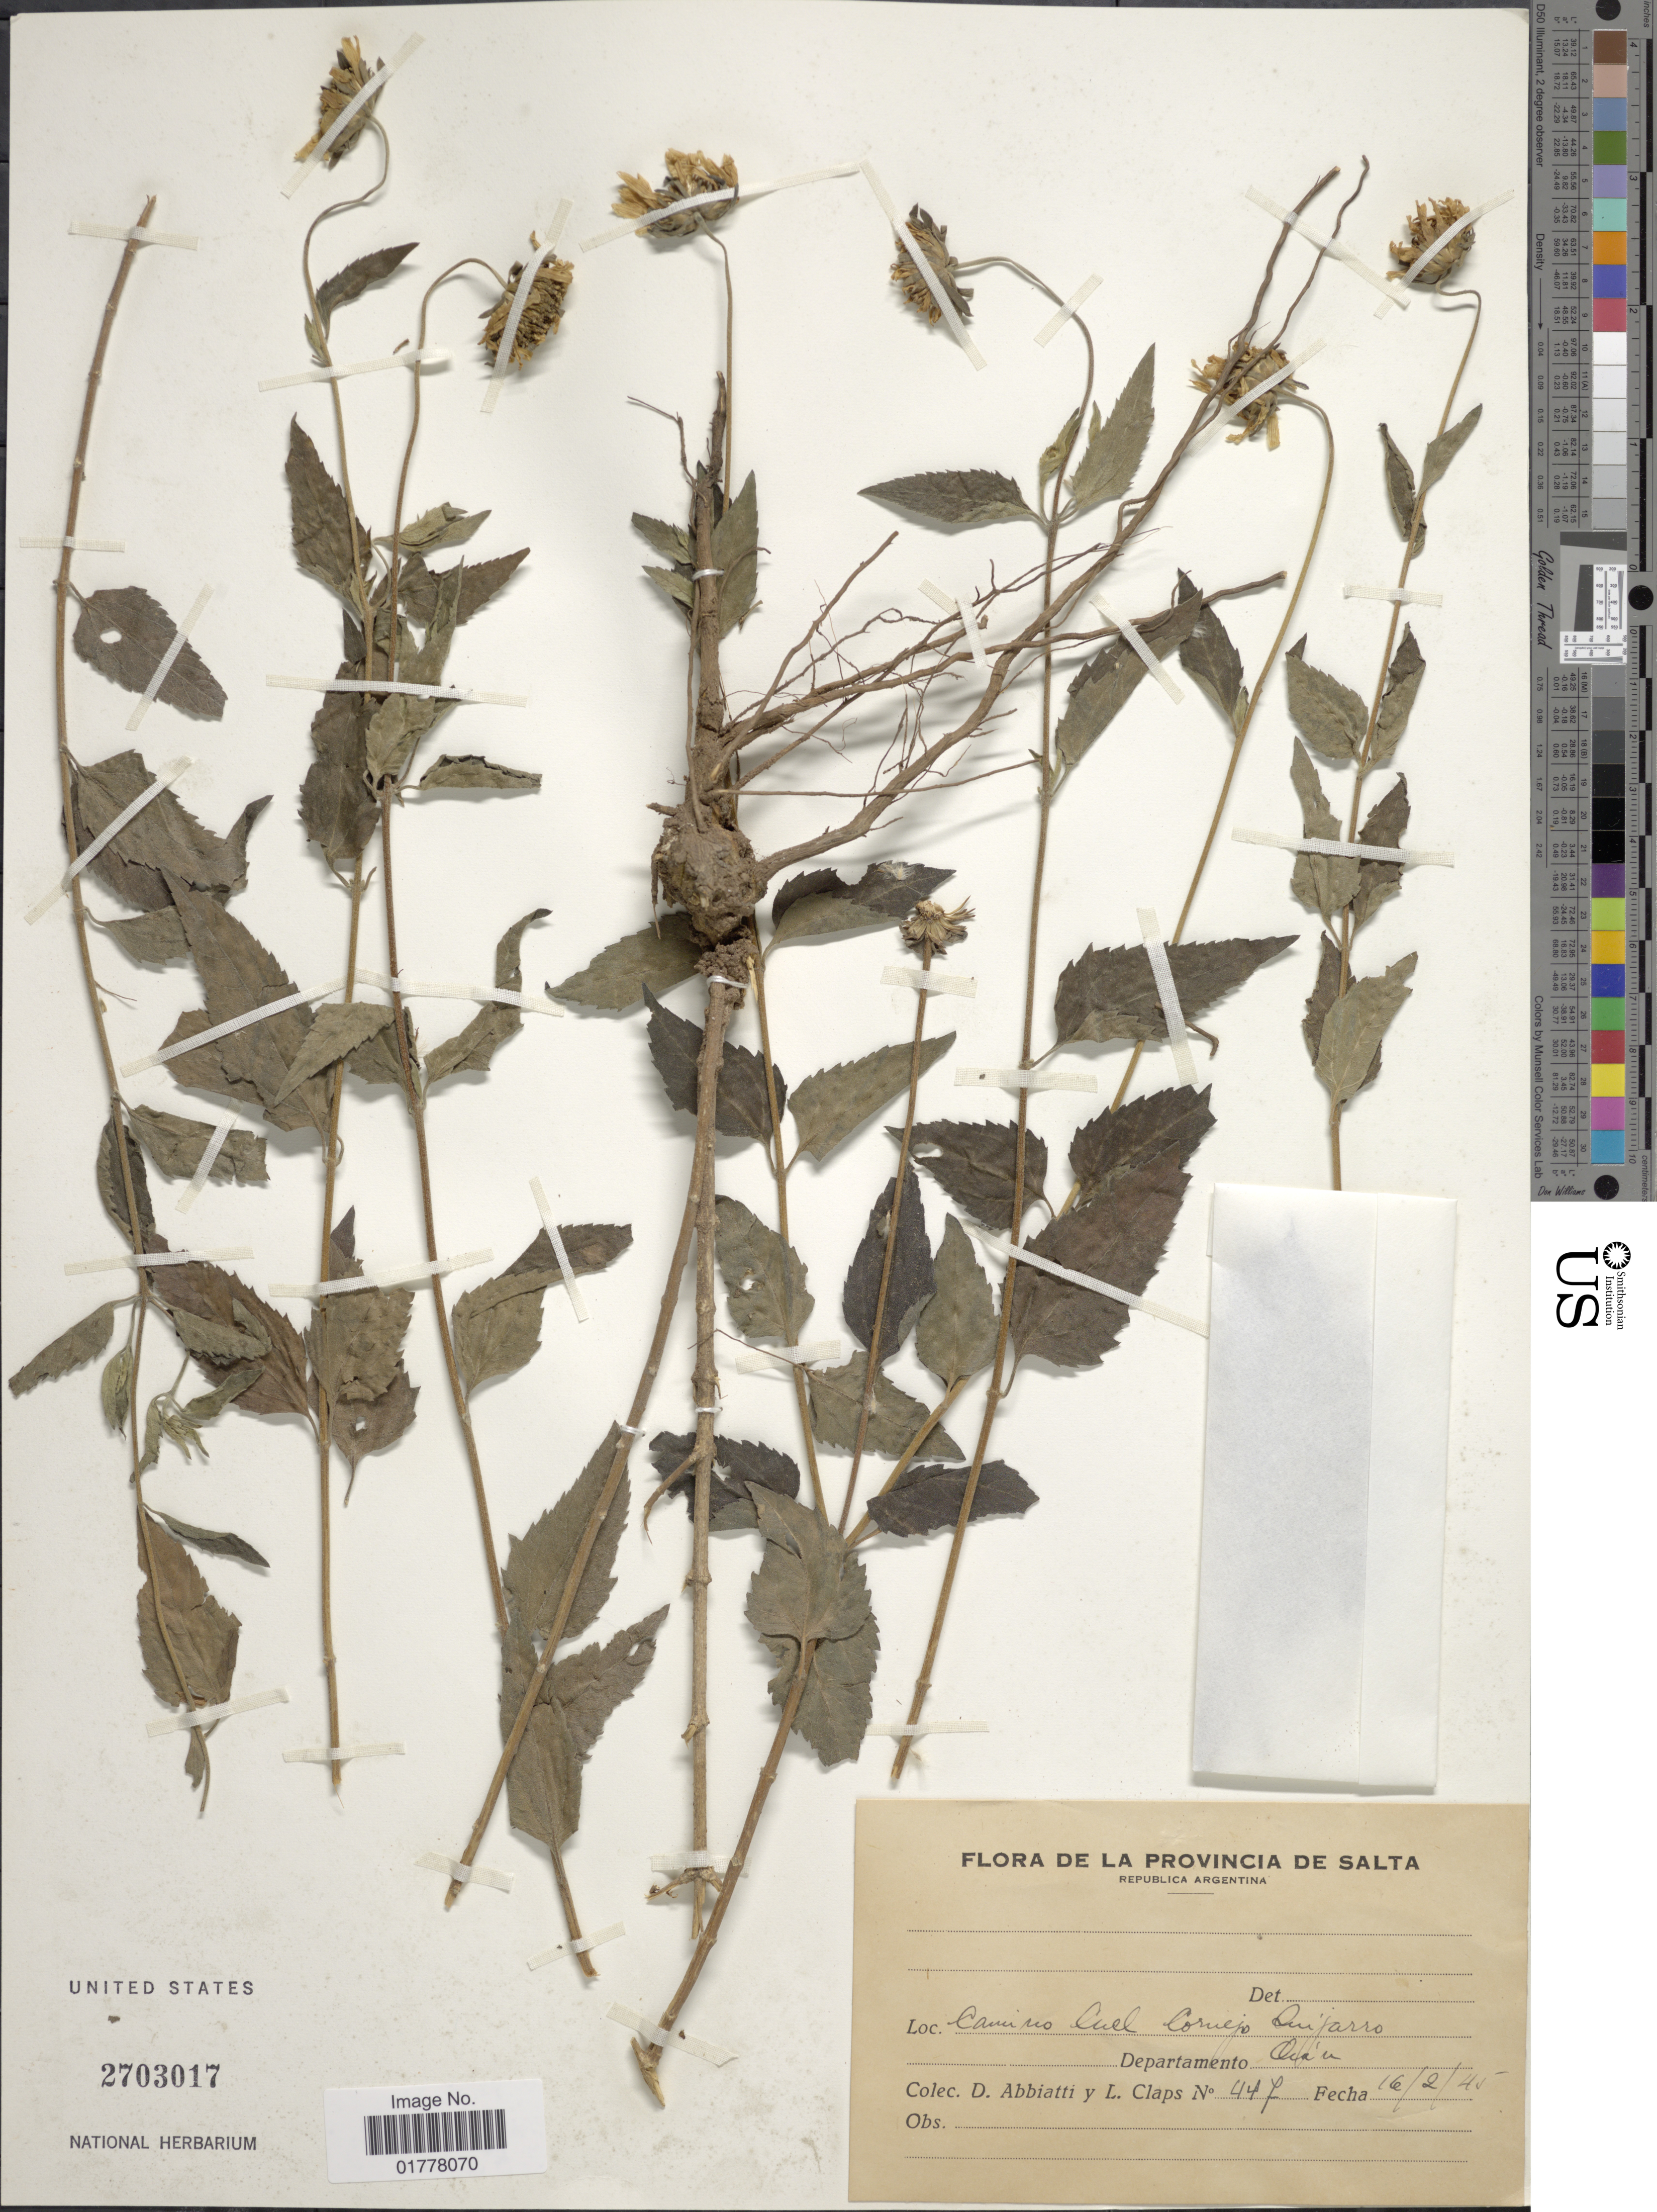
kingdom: Plantae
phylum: Tracheophyta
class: Magnoliopsida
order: Asterales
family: Asteraceae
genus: Angelphytum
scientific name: Angelphytum grisebachii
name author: Baker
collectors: D. Abbiatti & L. Claps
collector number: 447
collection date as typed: Transcribed d/m/y: 16/2/45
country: Argentina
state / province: Salta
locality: Camino Cuel Cornejo Quijarro. Departamento Oran.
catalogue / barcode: US 2703017